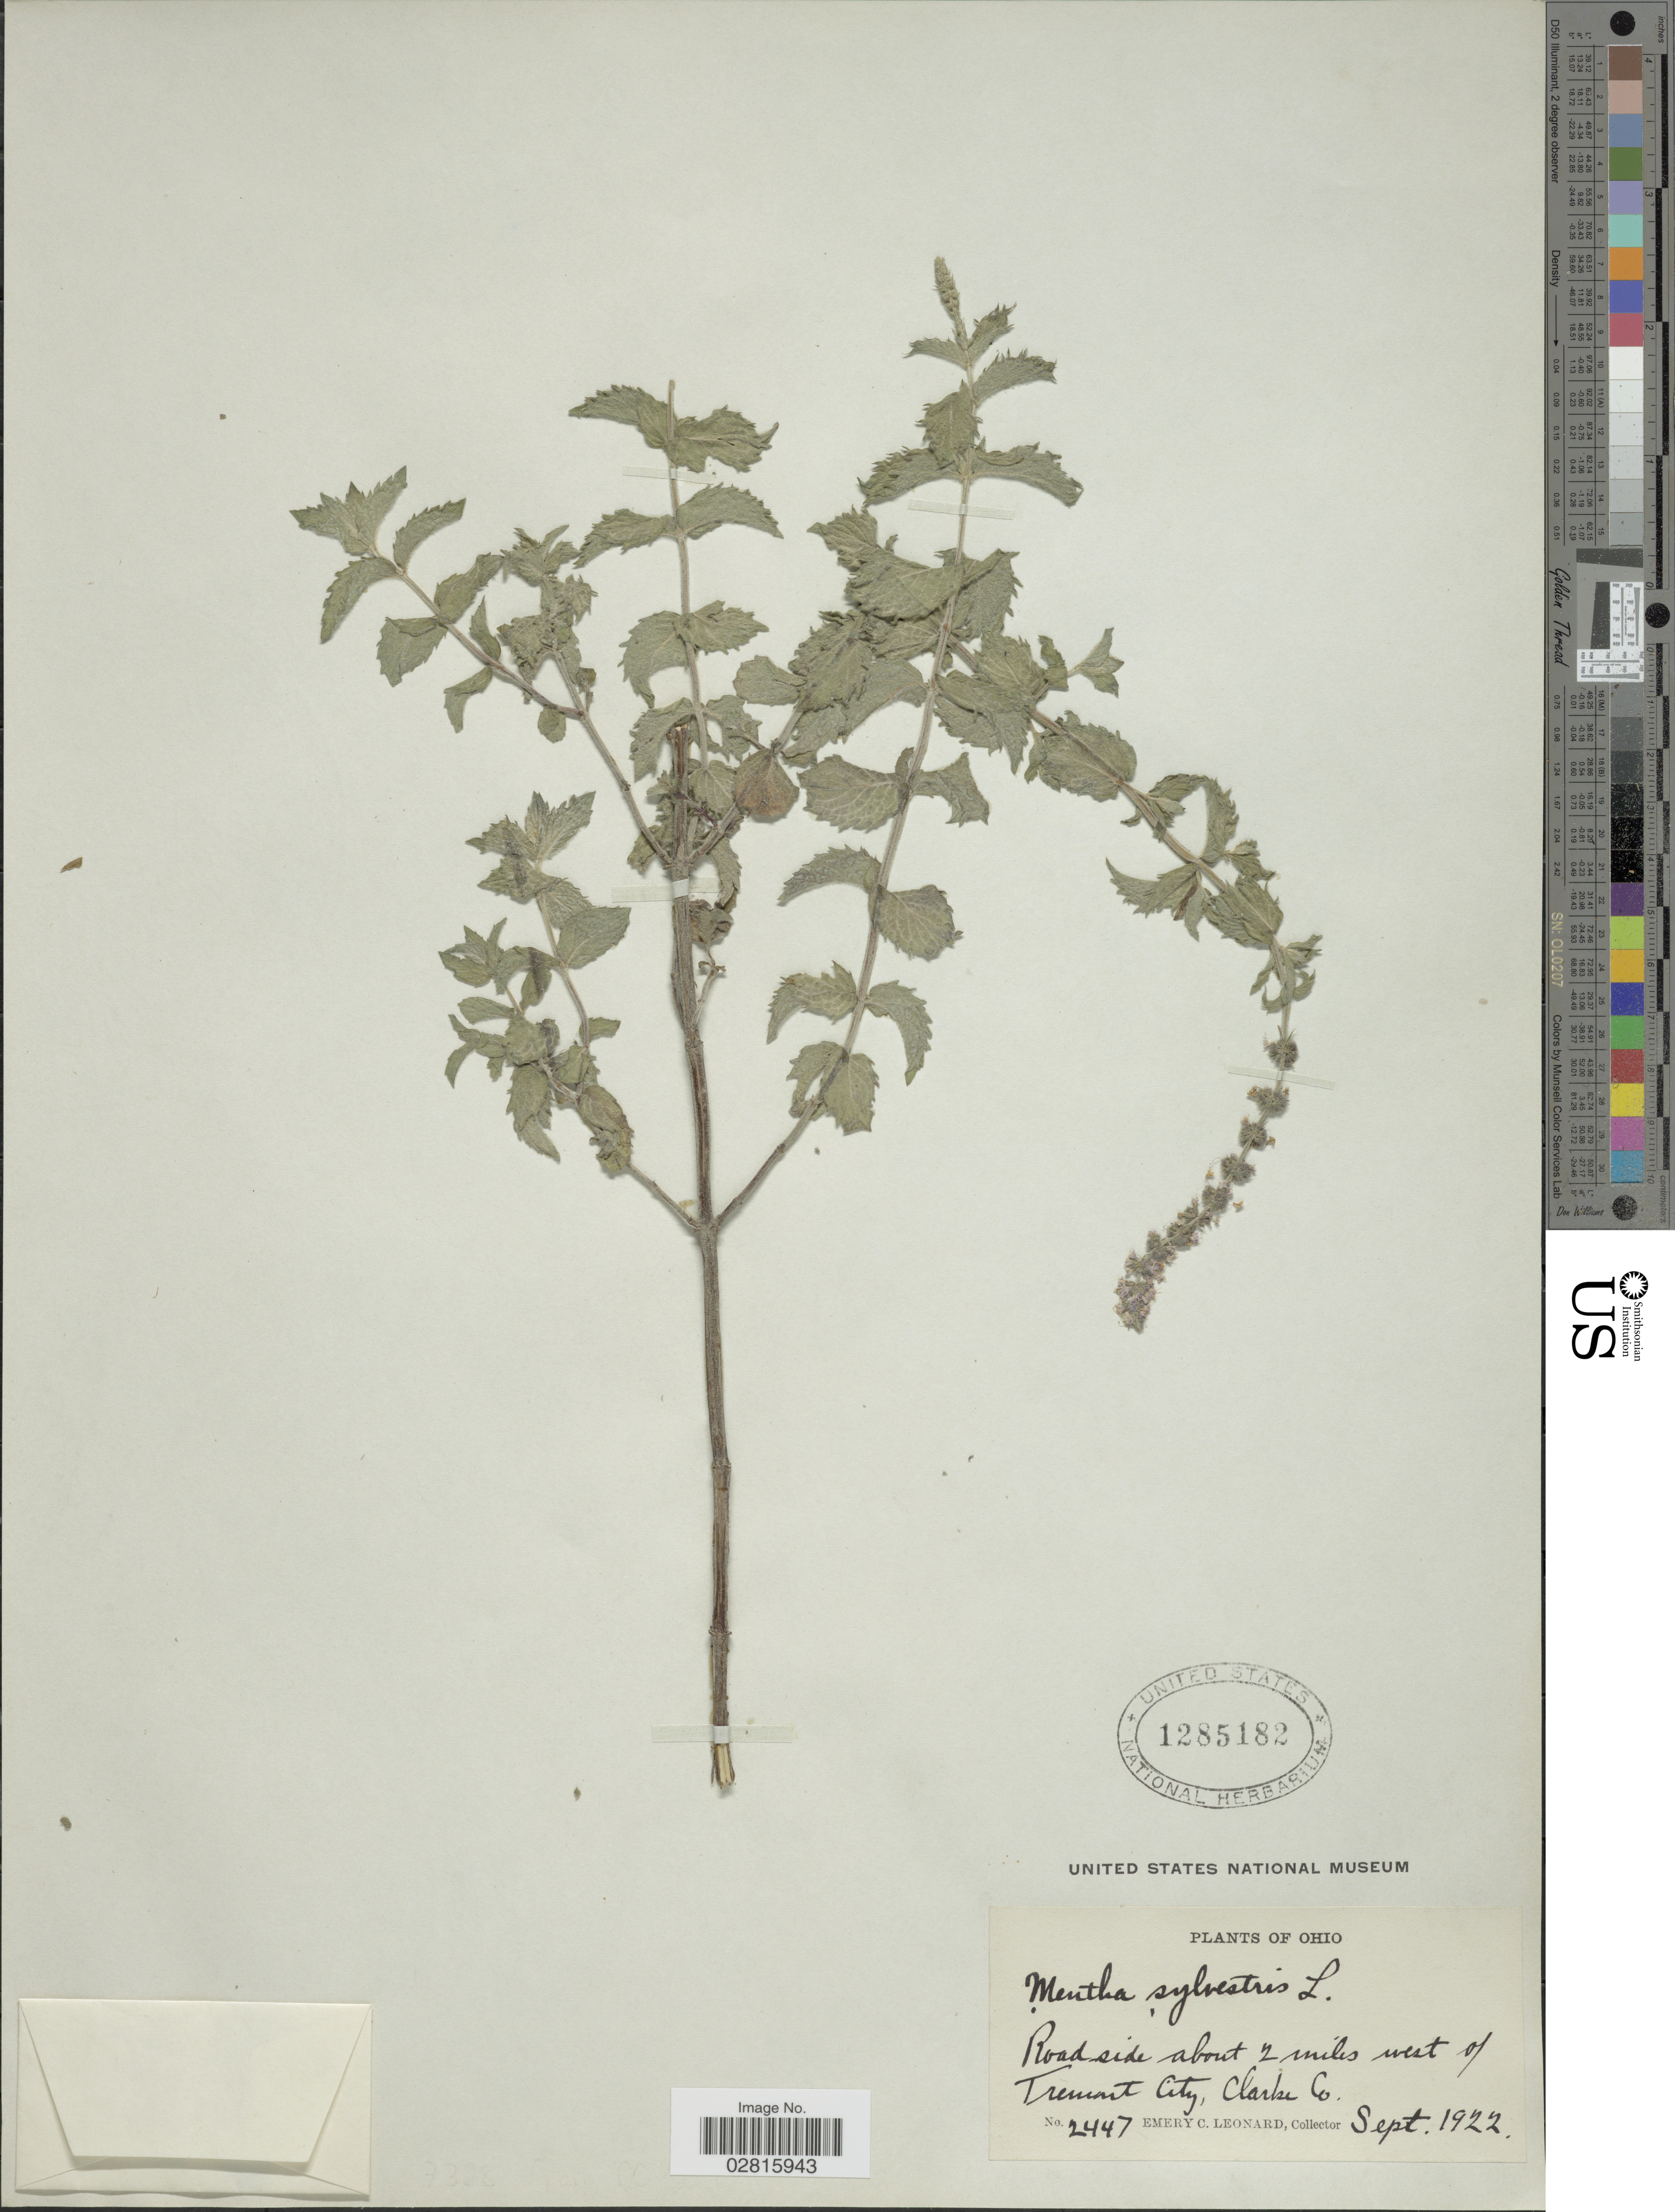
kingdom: Plantae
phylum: Tracheophyta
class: Magnoliopsida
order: Lamiales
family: Lamiaceae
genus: Mentha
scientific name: Mentha sylvestris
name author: L.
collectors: E. C. Leonard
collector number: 2447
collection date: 1922-09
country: United States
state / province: Ohio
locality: Roadside about 2 miles west of Tremont City, Clarke Co.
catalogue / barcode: US 1285182